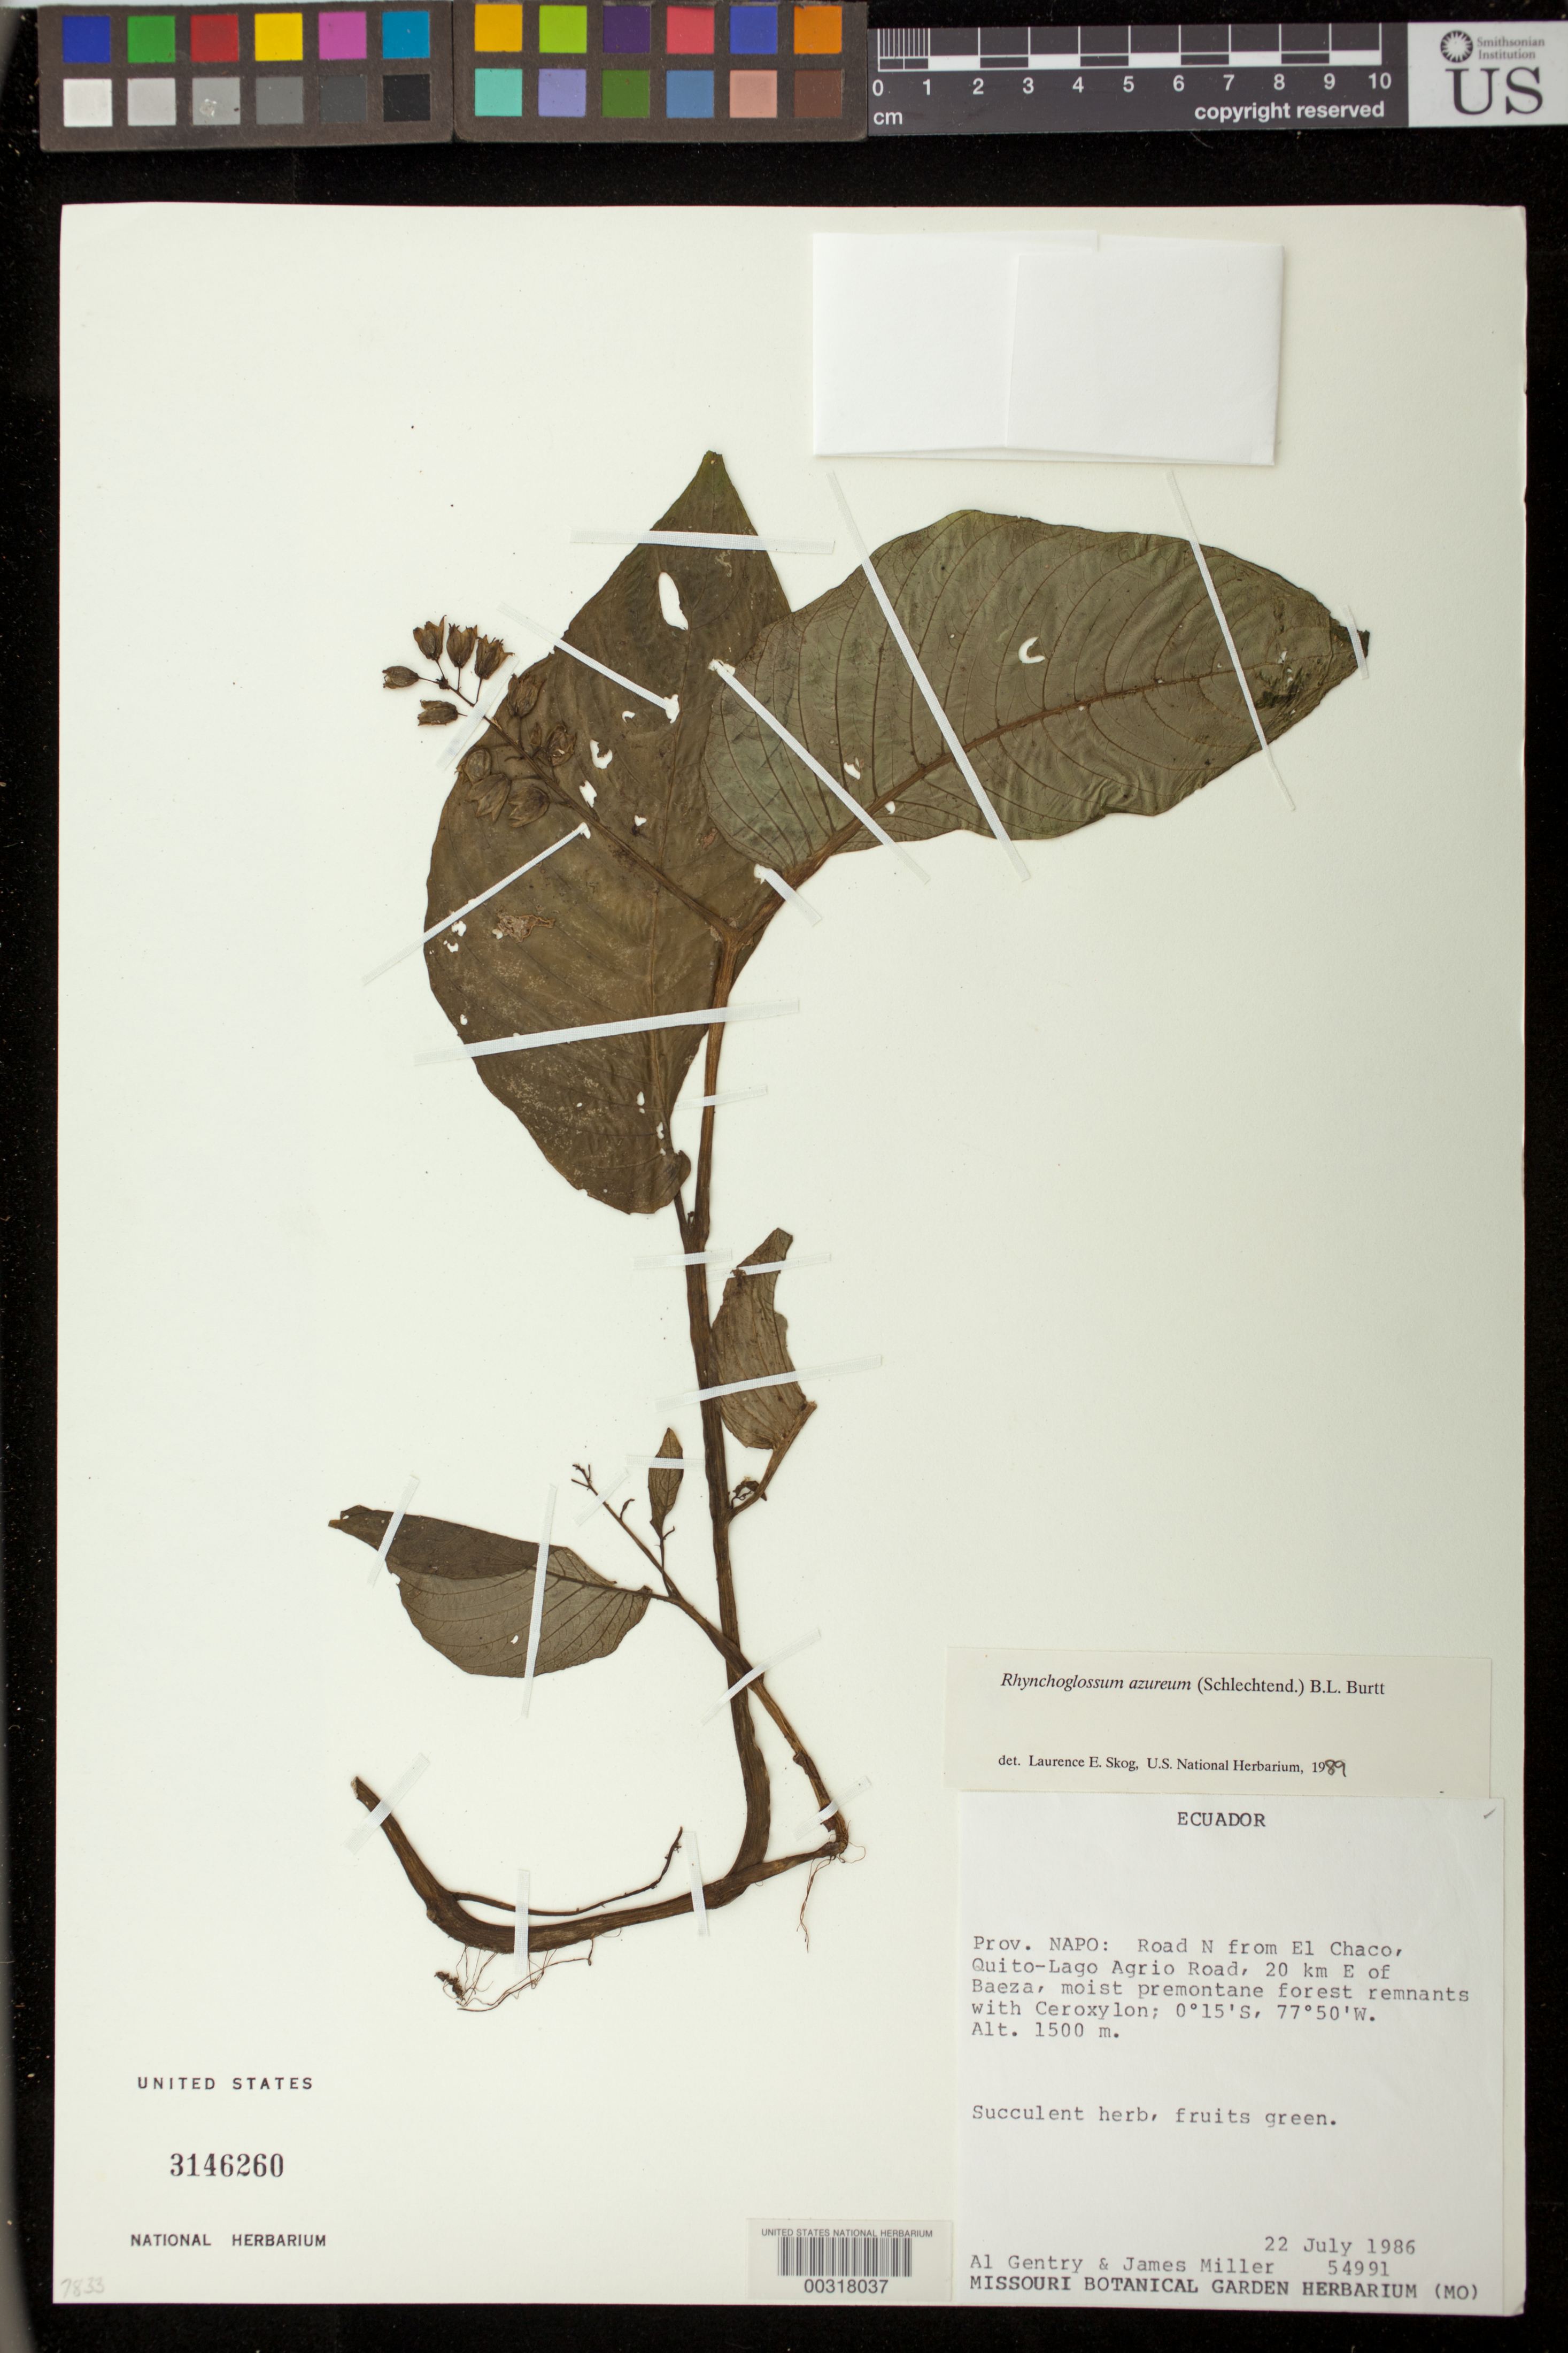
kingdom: Plantae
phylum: Tracheophyta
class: Magnoliopsida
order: Lamiales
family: Gesneriaceae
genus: Rhynchoglossum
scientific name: Rhynchoglossum azureum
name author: (Schltdl.) B.L. Burtt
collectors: A. H. Gentry & J. Miller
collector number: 54991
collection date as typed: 22 Jul 1986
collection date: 1986-07-22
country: Ecuador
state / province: Napo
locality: Road N from El Chaco, Quito-Lago Agrio road, 20 km E of Baeza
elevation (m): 1500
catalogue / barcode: US 3146260